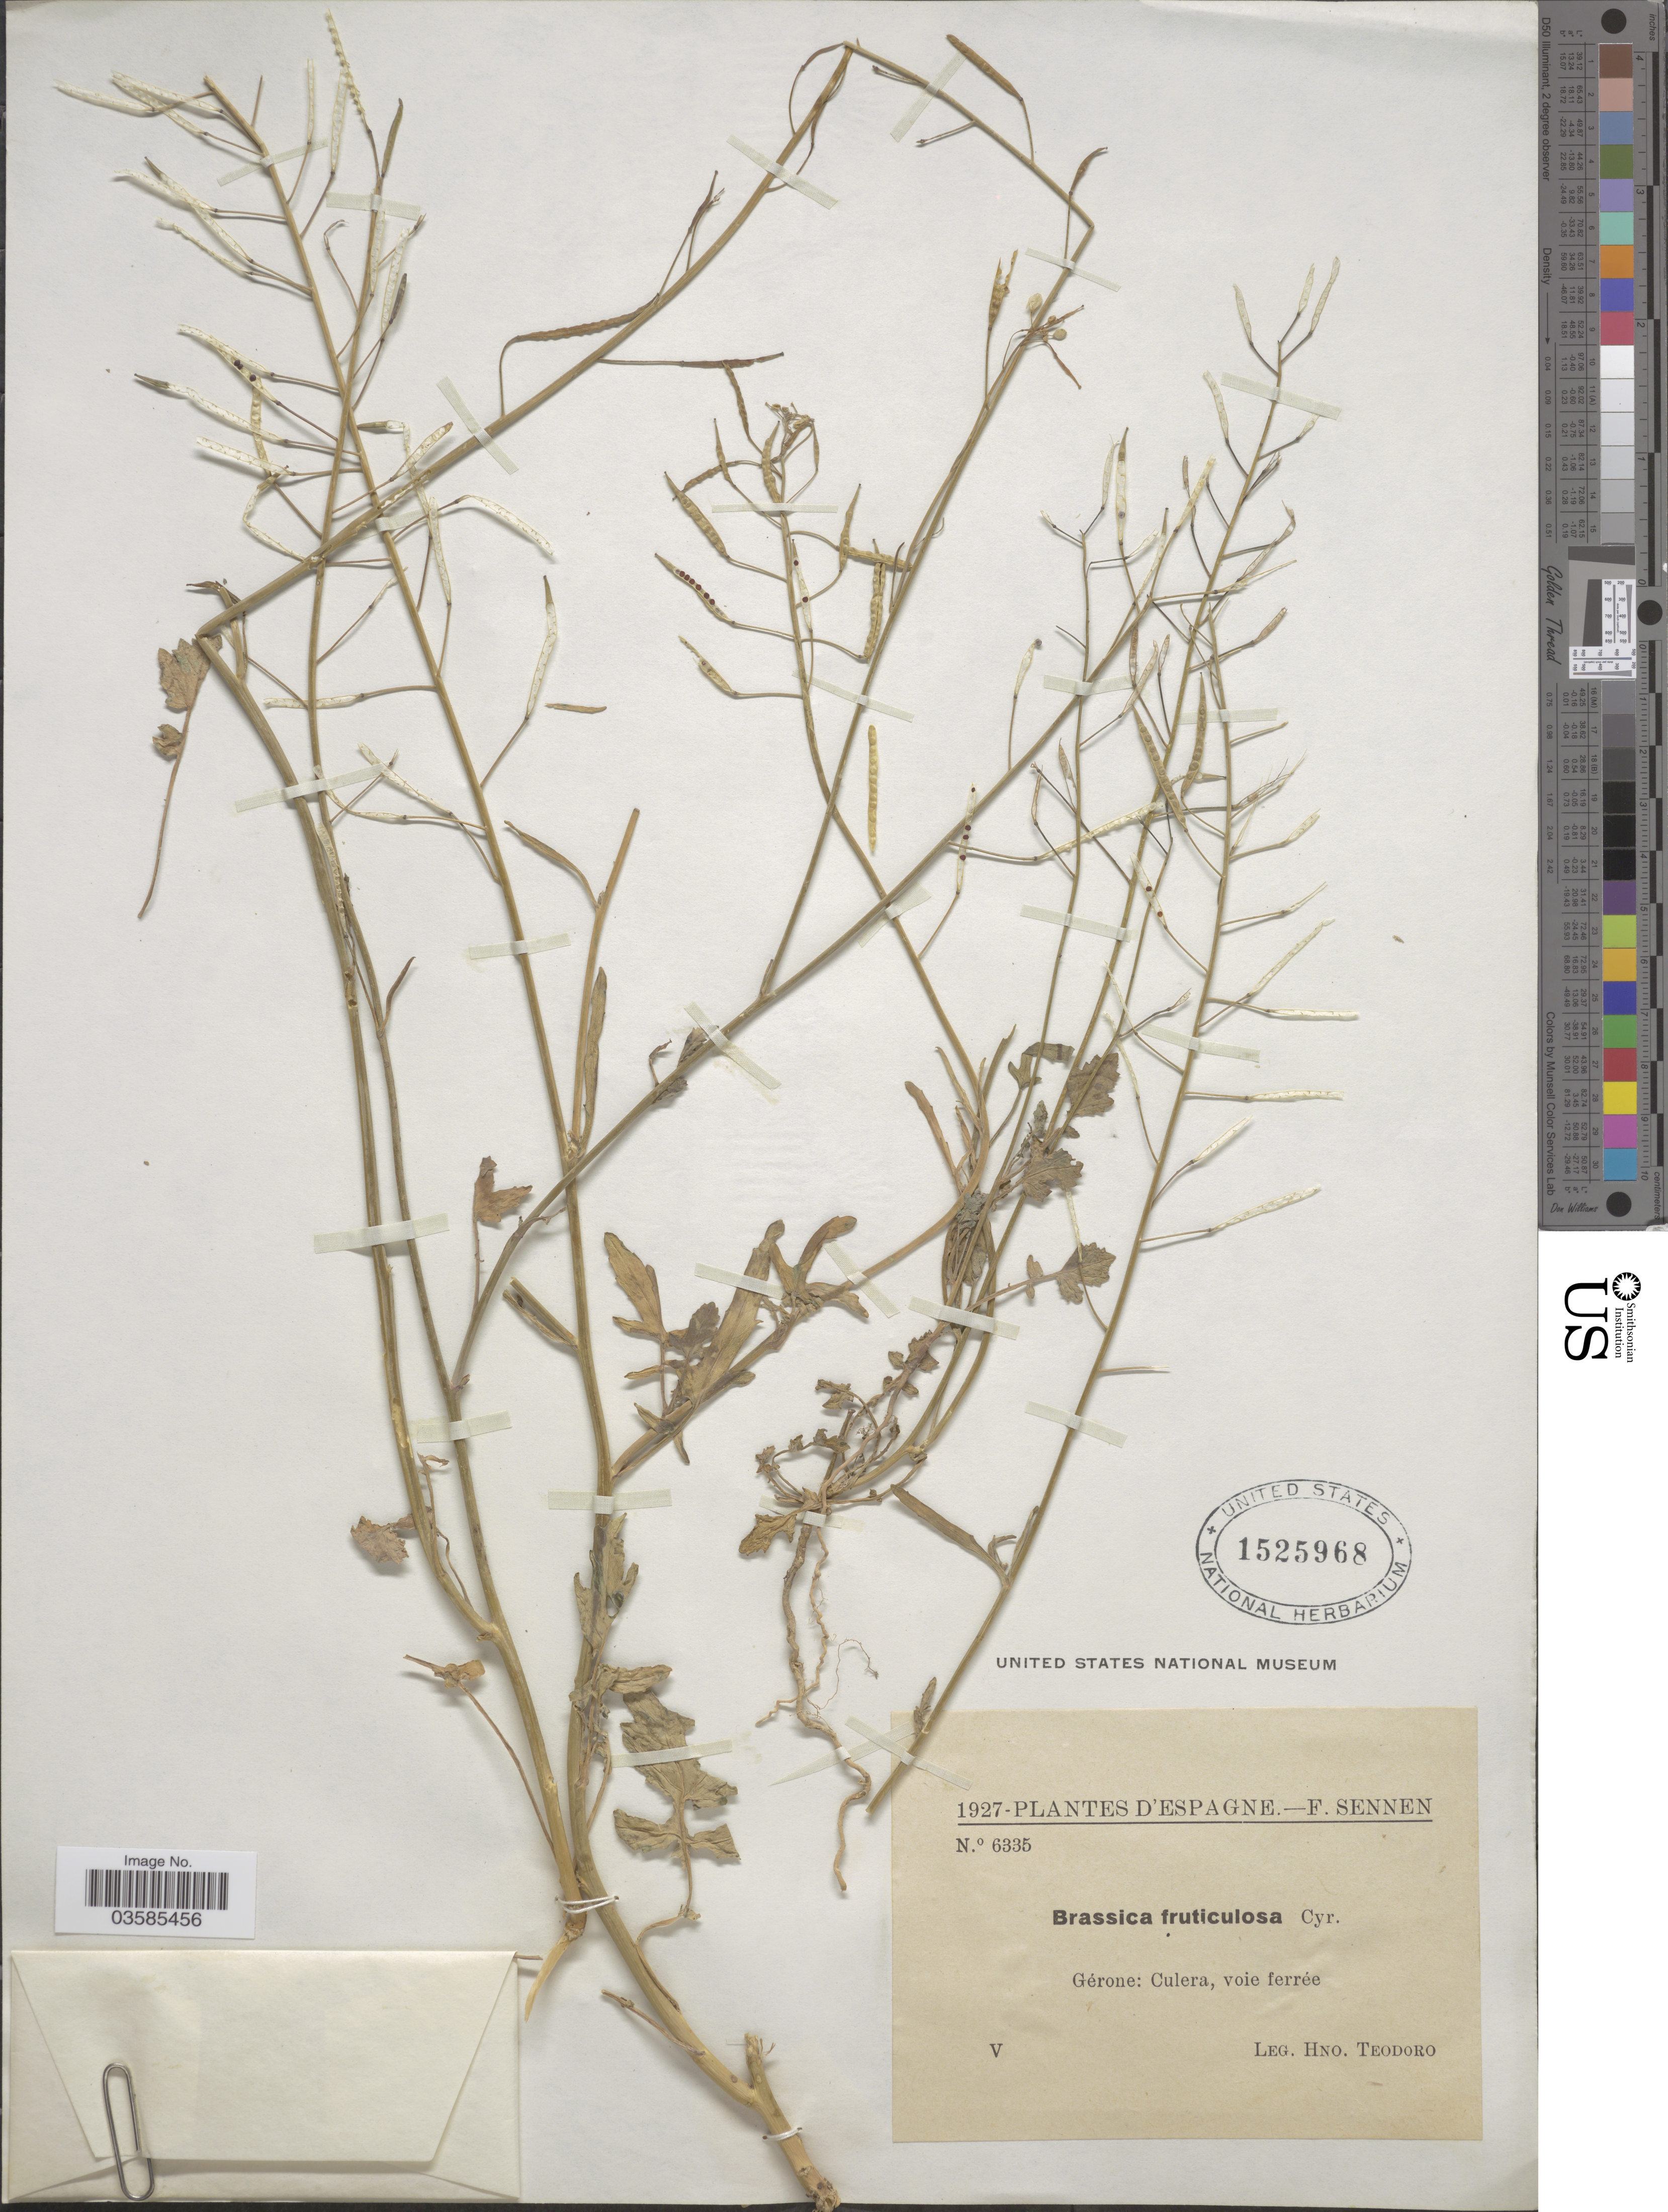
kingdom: Plantae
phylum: Tracheophyta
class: Magnoliopsida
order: Brassicales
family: Brassicaceae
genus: Brassica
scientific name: Brassica fruticulosa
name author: Cirillo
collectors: H. Teodoro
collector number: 6335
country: Spain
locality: Gérone: Culera, voie ferrée.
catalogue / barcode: US 1525968